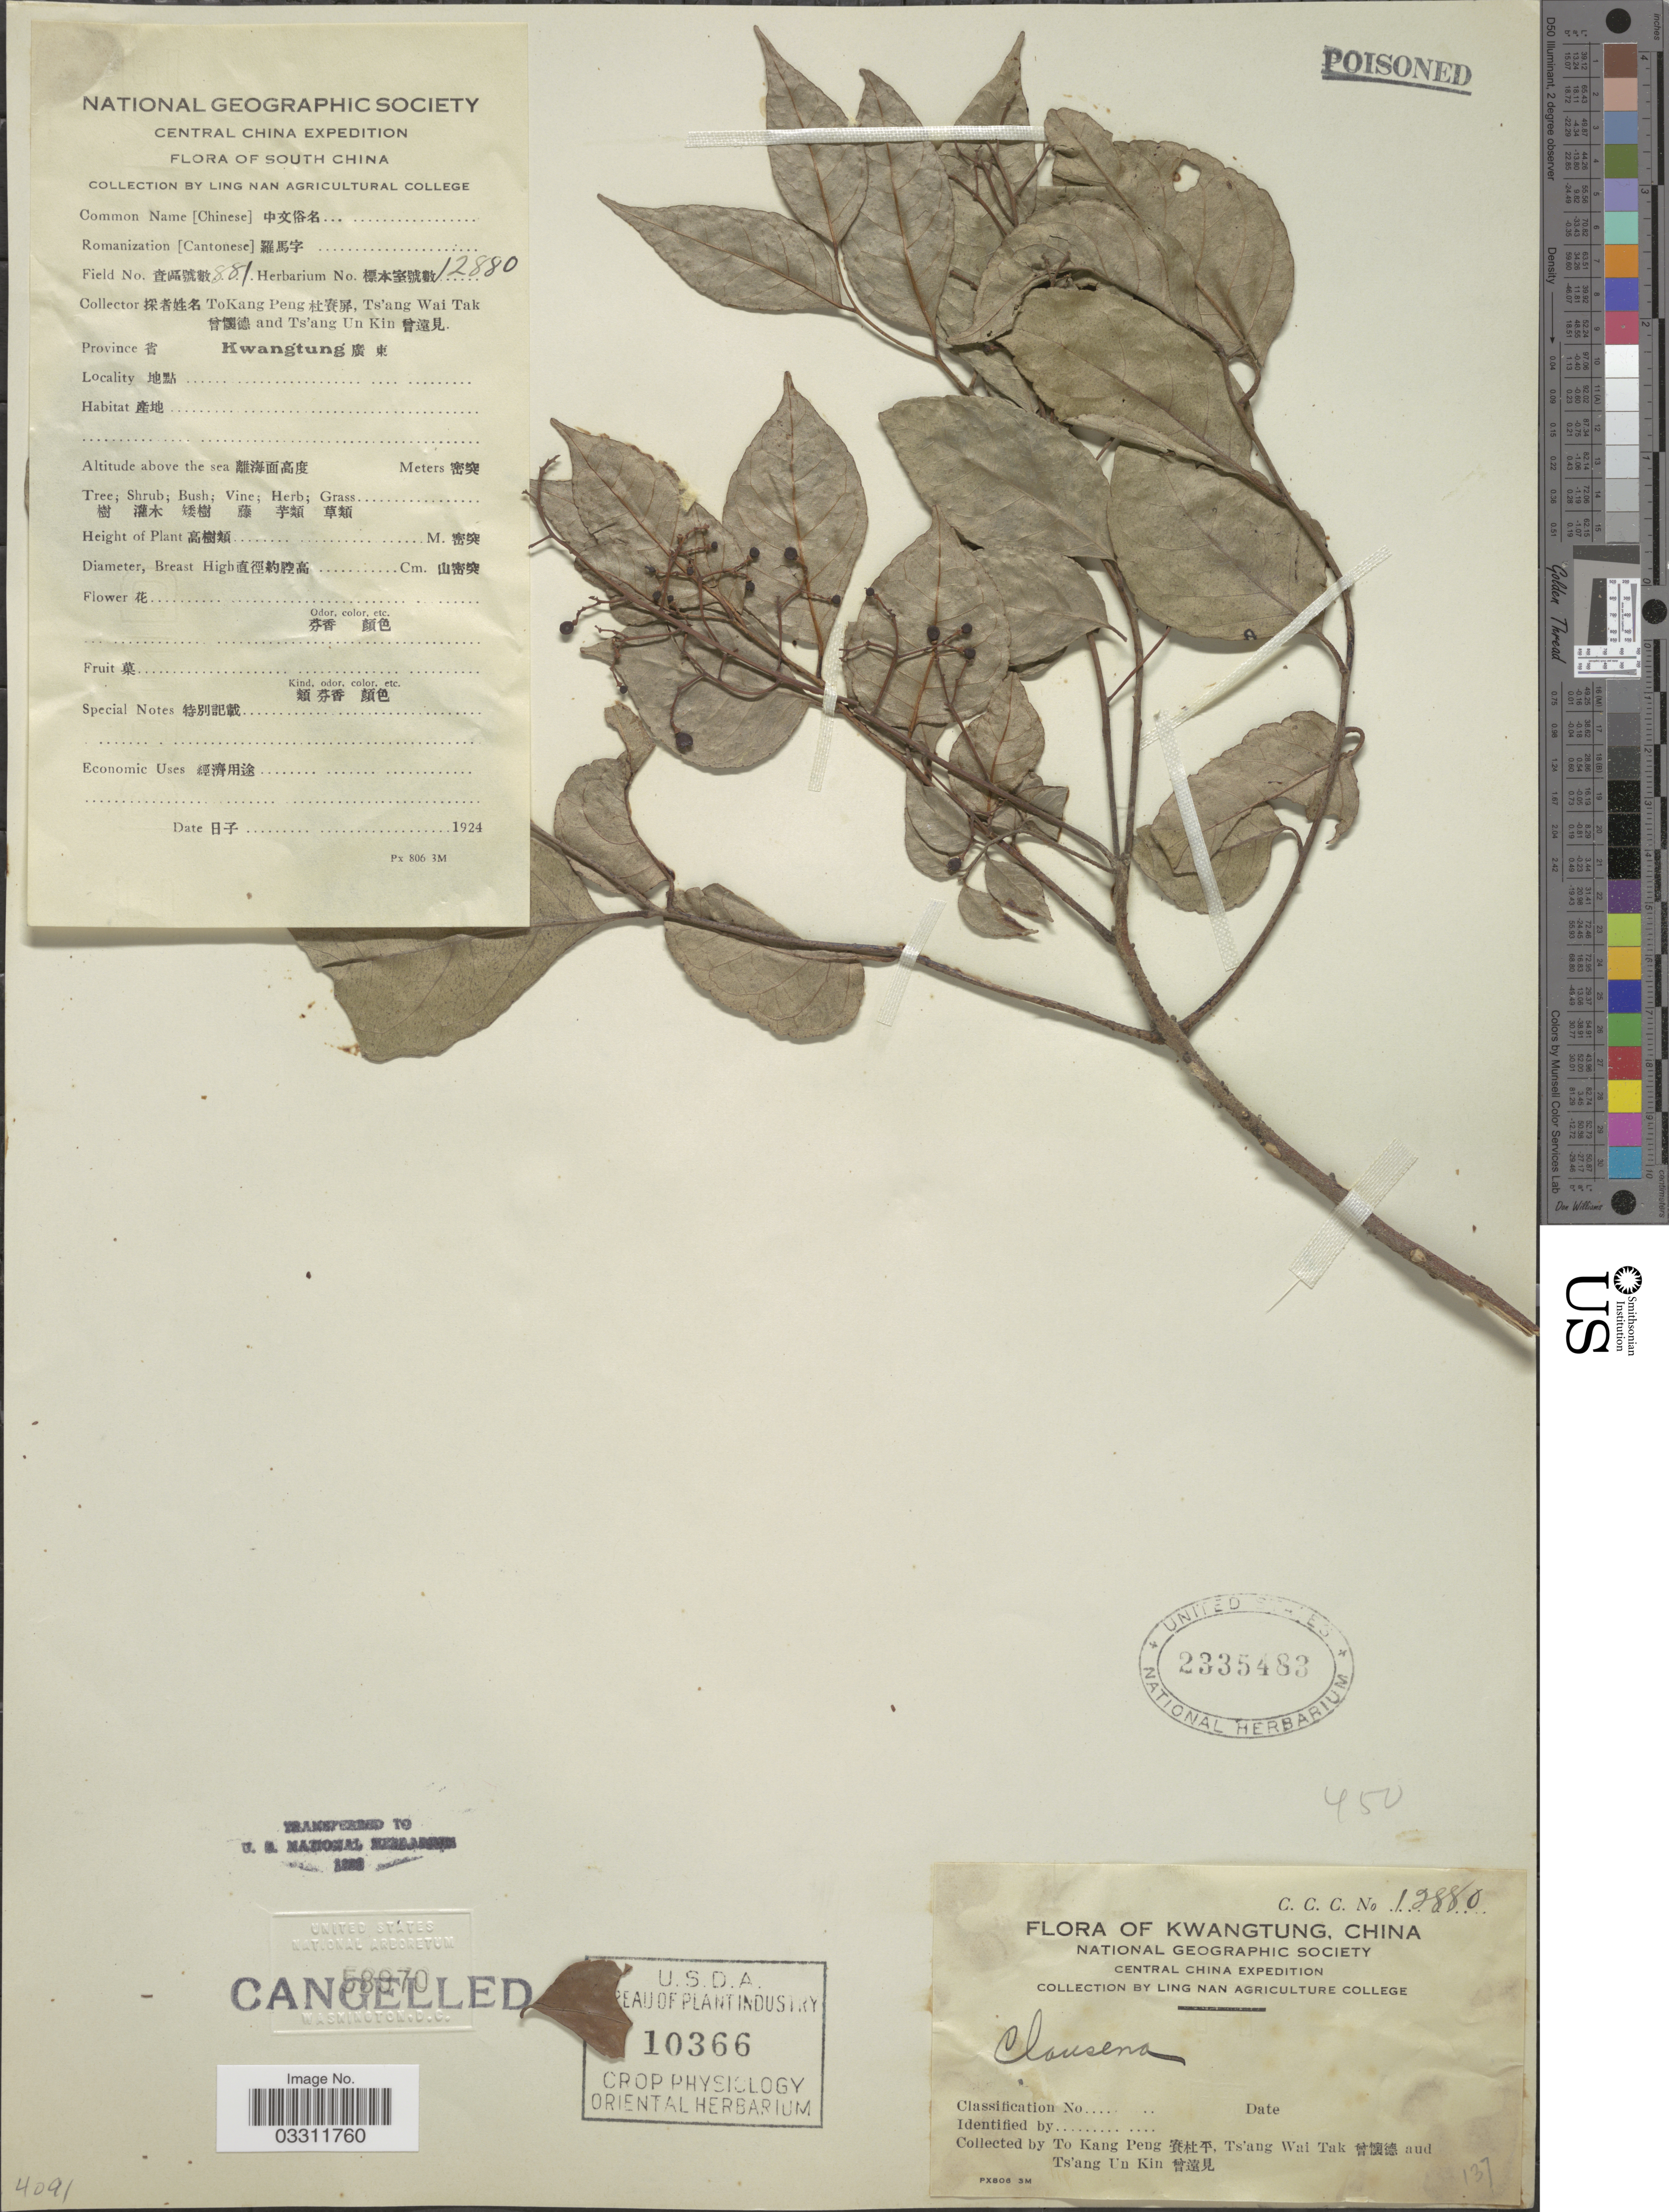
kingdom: Plantae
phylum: Tracheophyta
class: Magnoliopsida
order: Sapindales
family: Rutaceae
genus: Clausena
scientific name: Clausena sp.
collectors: To Kang P'eng, W. T. Tsang & Ts' Ang Un Kin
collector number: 12880/881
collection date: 1924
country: China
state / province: Guangdong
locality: Povince Kwangtung . South China.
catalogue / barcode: US 2335483